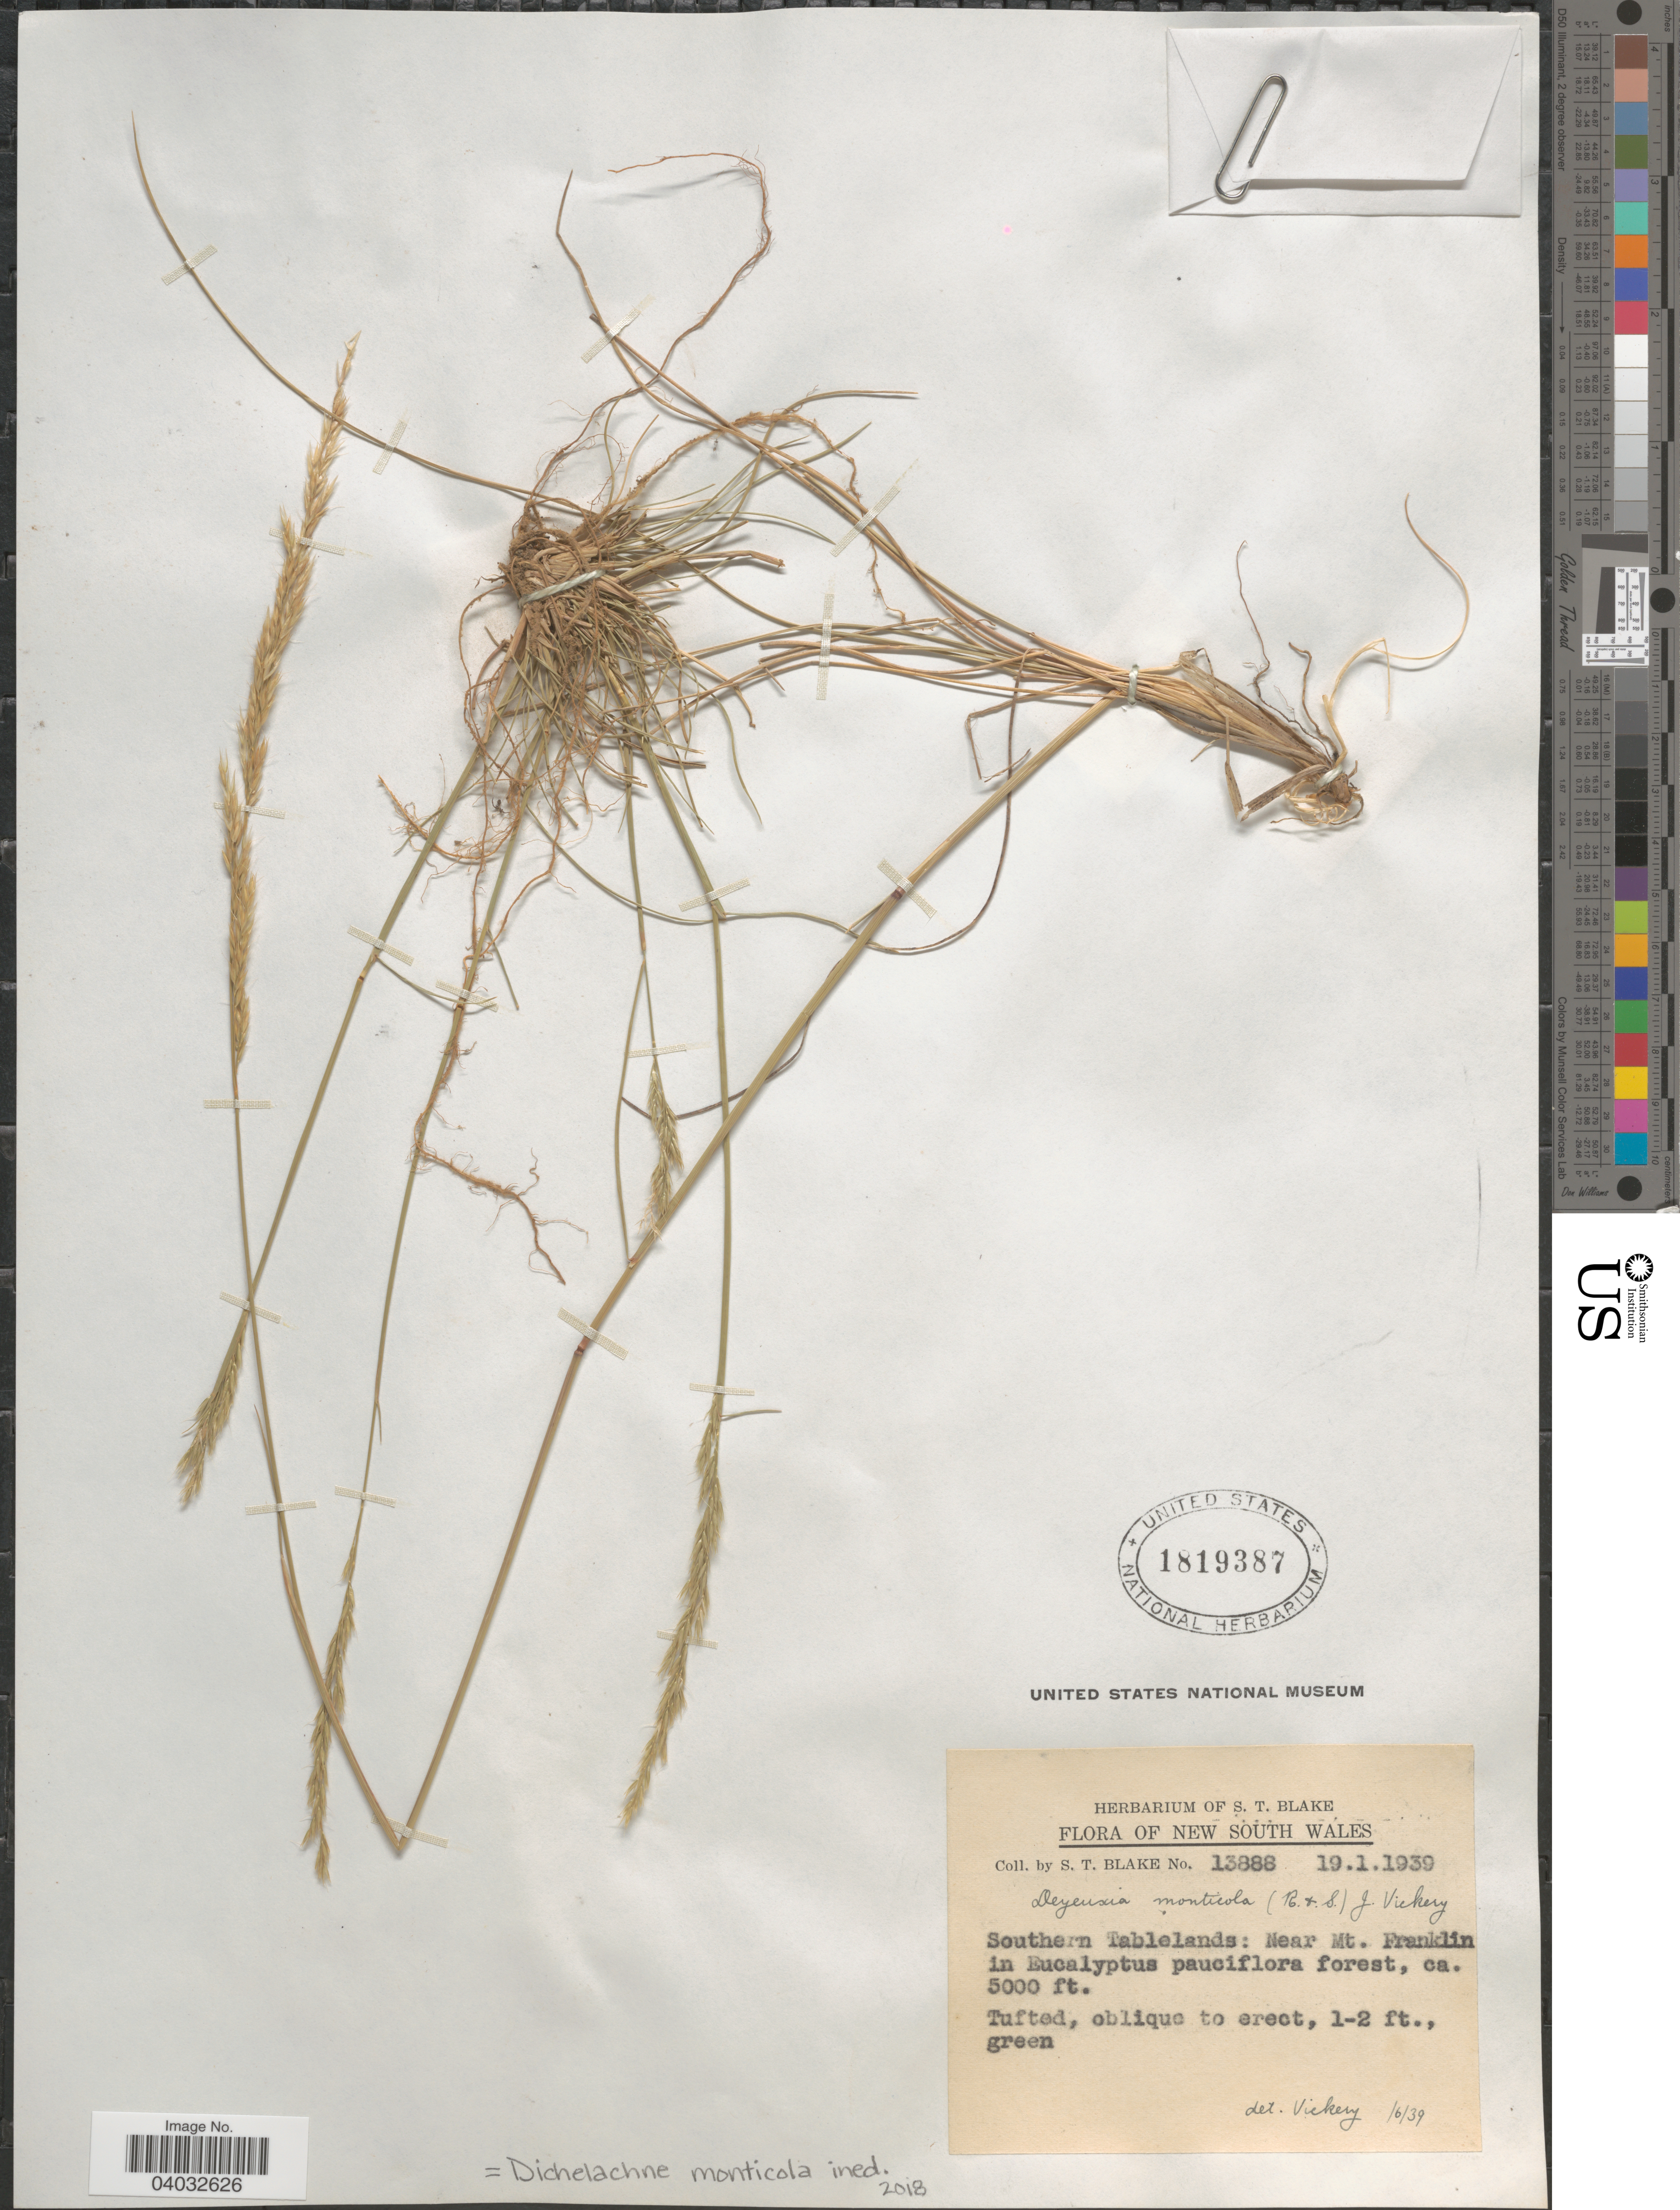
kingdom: Plantae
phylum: Tracheophyta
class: Liliopsida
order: Poales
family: Poaceae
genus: Dichelachne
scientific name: Dichelachne monticola ined.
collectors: S. T. Blake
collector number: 13888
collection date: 1939-01-19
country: Australia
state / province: New South Wales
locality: Southern Tablelands: Near Mt. Franklin.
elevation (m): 1524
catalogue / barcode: US 1819387